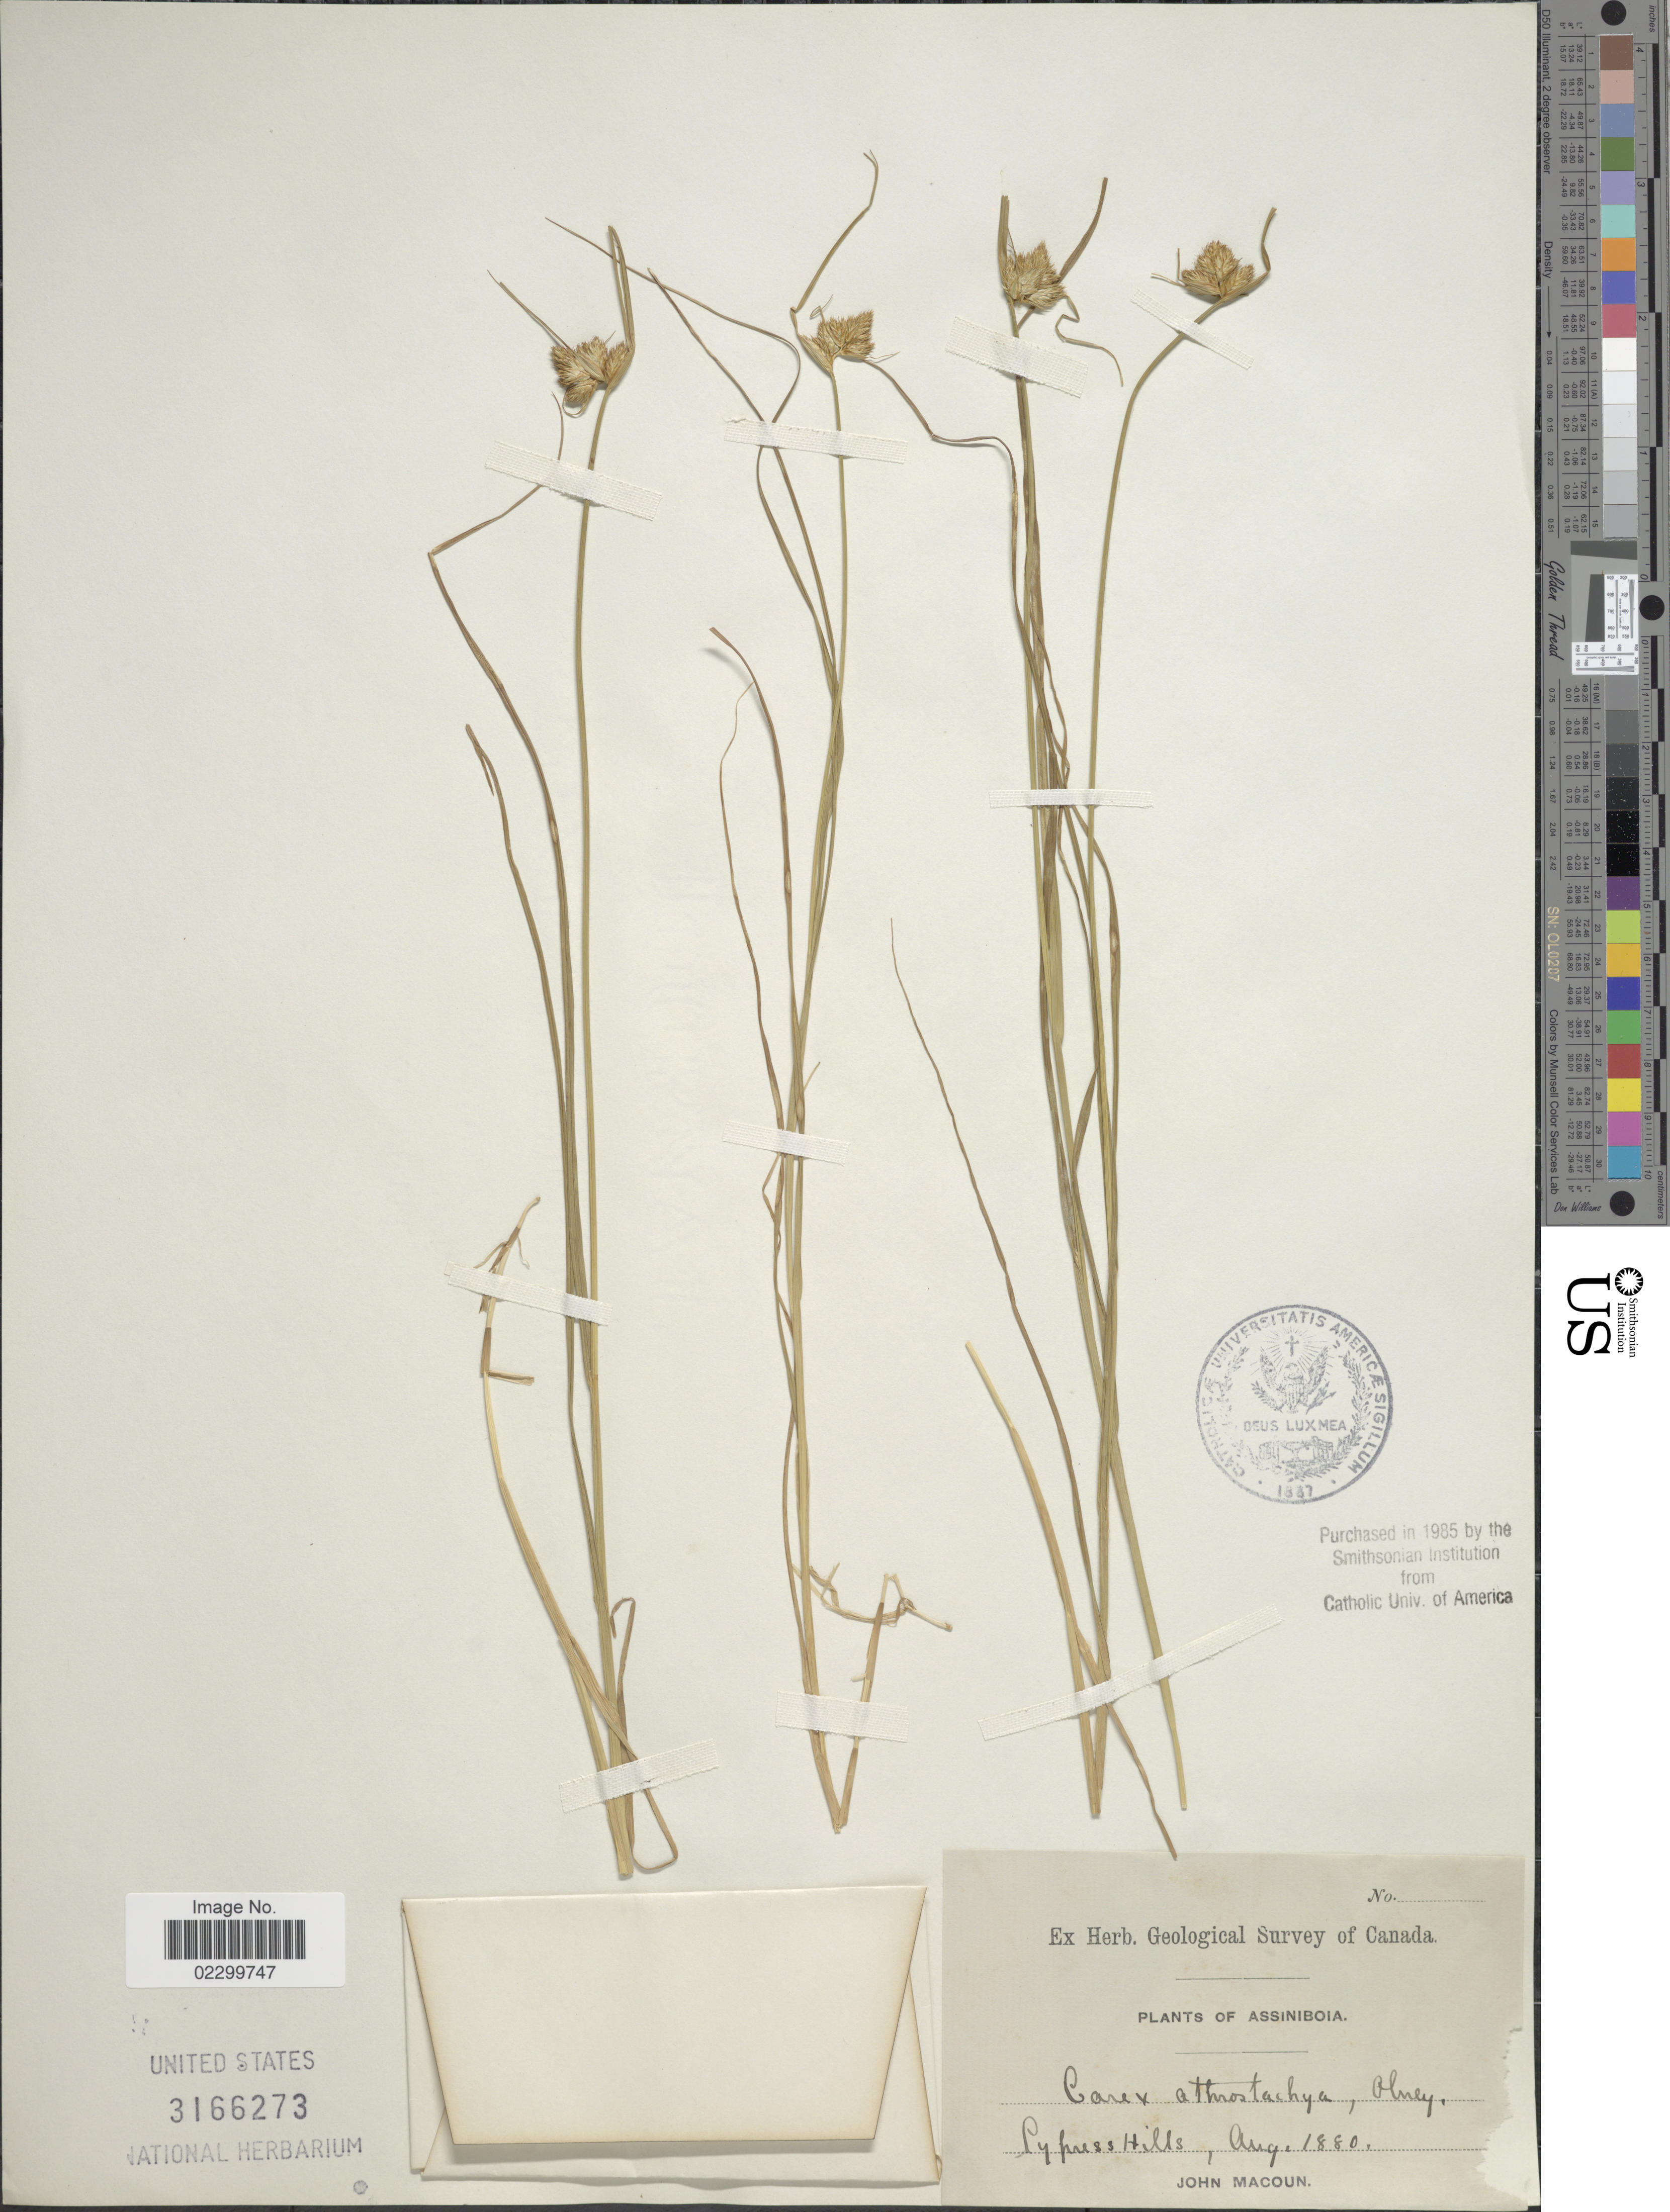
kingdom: Plantae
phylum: Tracheophyta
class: Liliopsida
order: Poales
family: Cyperaceae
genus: Carex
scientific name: Carex athrostachya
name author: Olney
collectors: J. Macoun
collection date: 1880-08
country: Canada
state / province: Saskatchewan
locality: Assiniboia, Cypress Hills.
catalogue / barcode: US 3166273